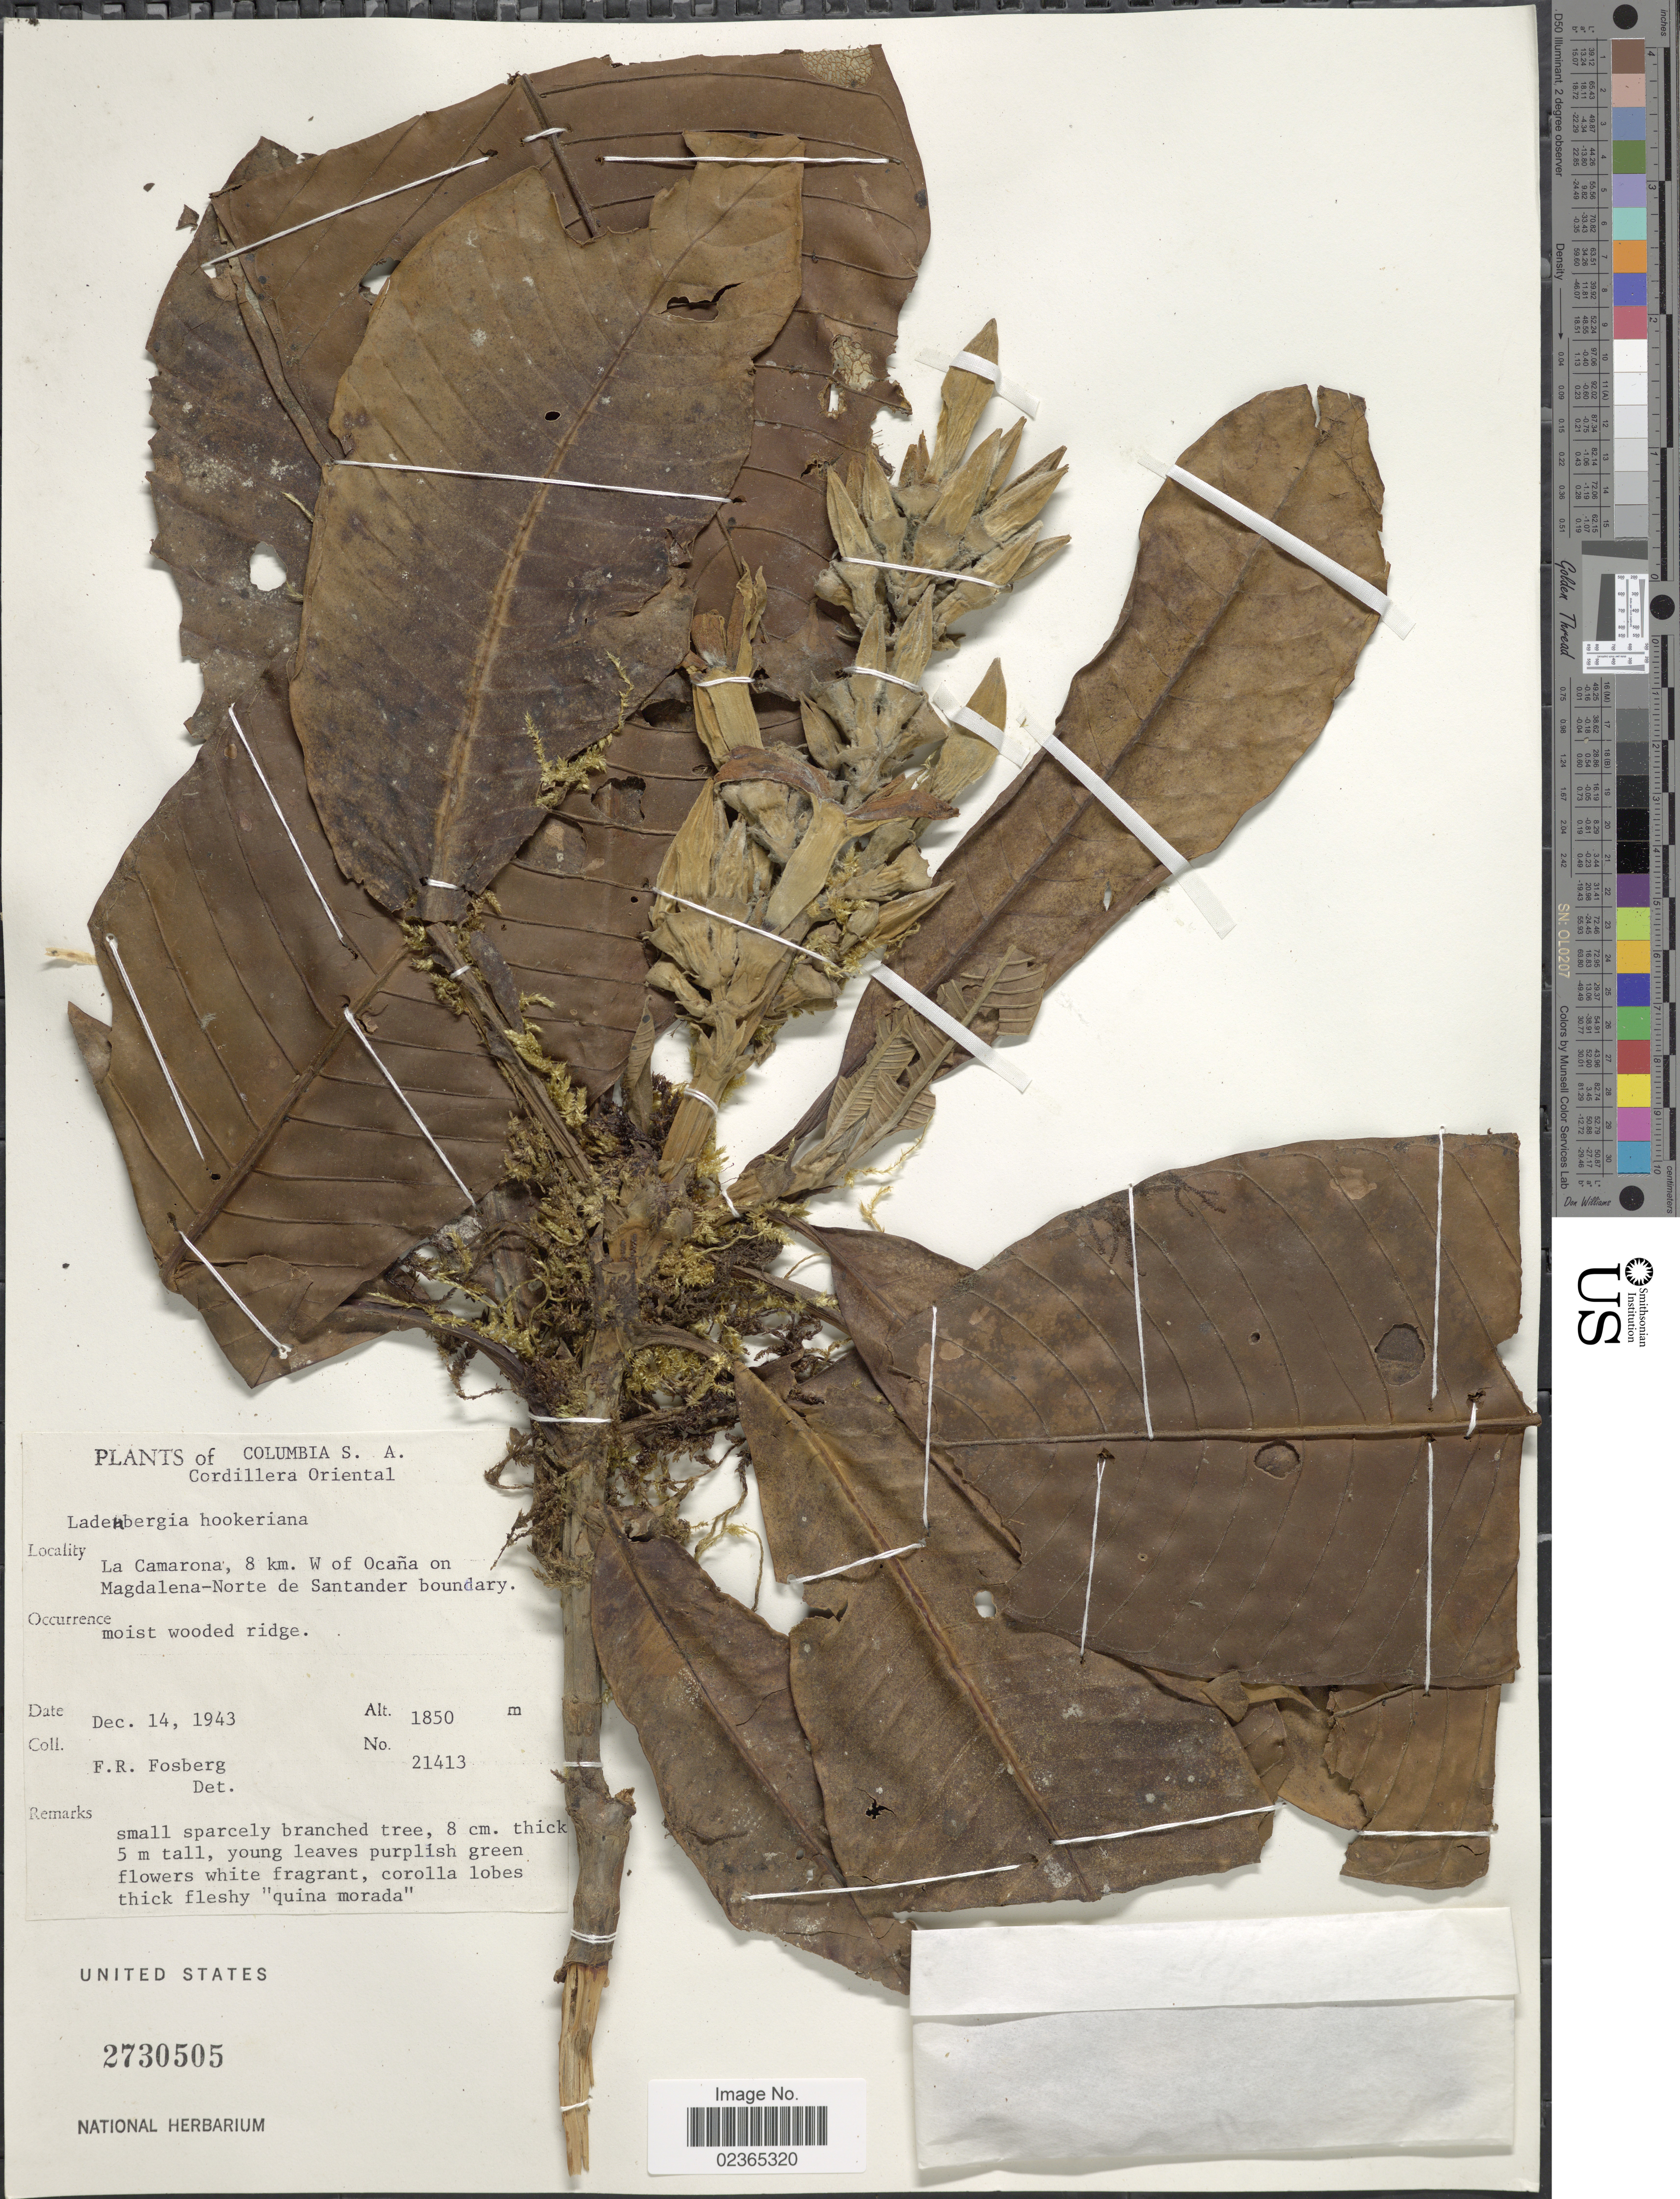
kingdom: Plantae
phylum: Tracheophyta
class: Magnoliopsida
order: Gentianales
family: Rubiaceae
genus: Ladenbergia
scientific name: Ladenbergia hookeriana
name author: (Wedd.) Standl.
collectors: F. R. Fosberg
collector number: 21413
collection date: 1943-12-14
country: Colombia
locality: Cordillera Oriental, La Camarona, 8 km . W of Ocana on Magdalena-Norte de Santander boundary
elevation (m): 1850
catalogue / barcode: US 2730505